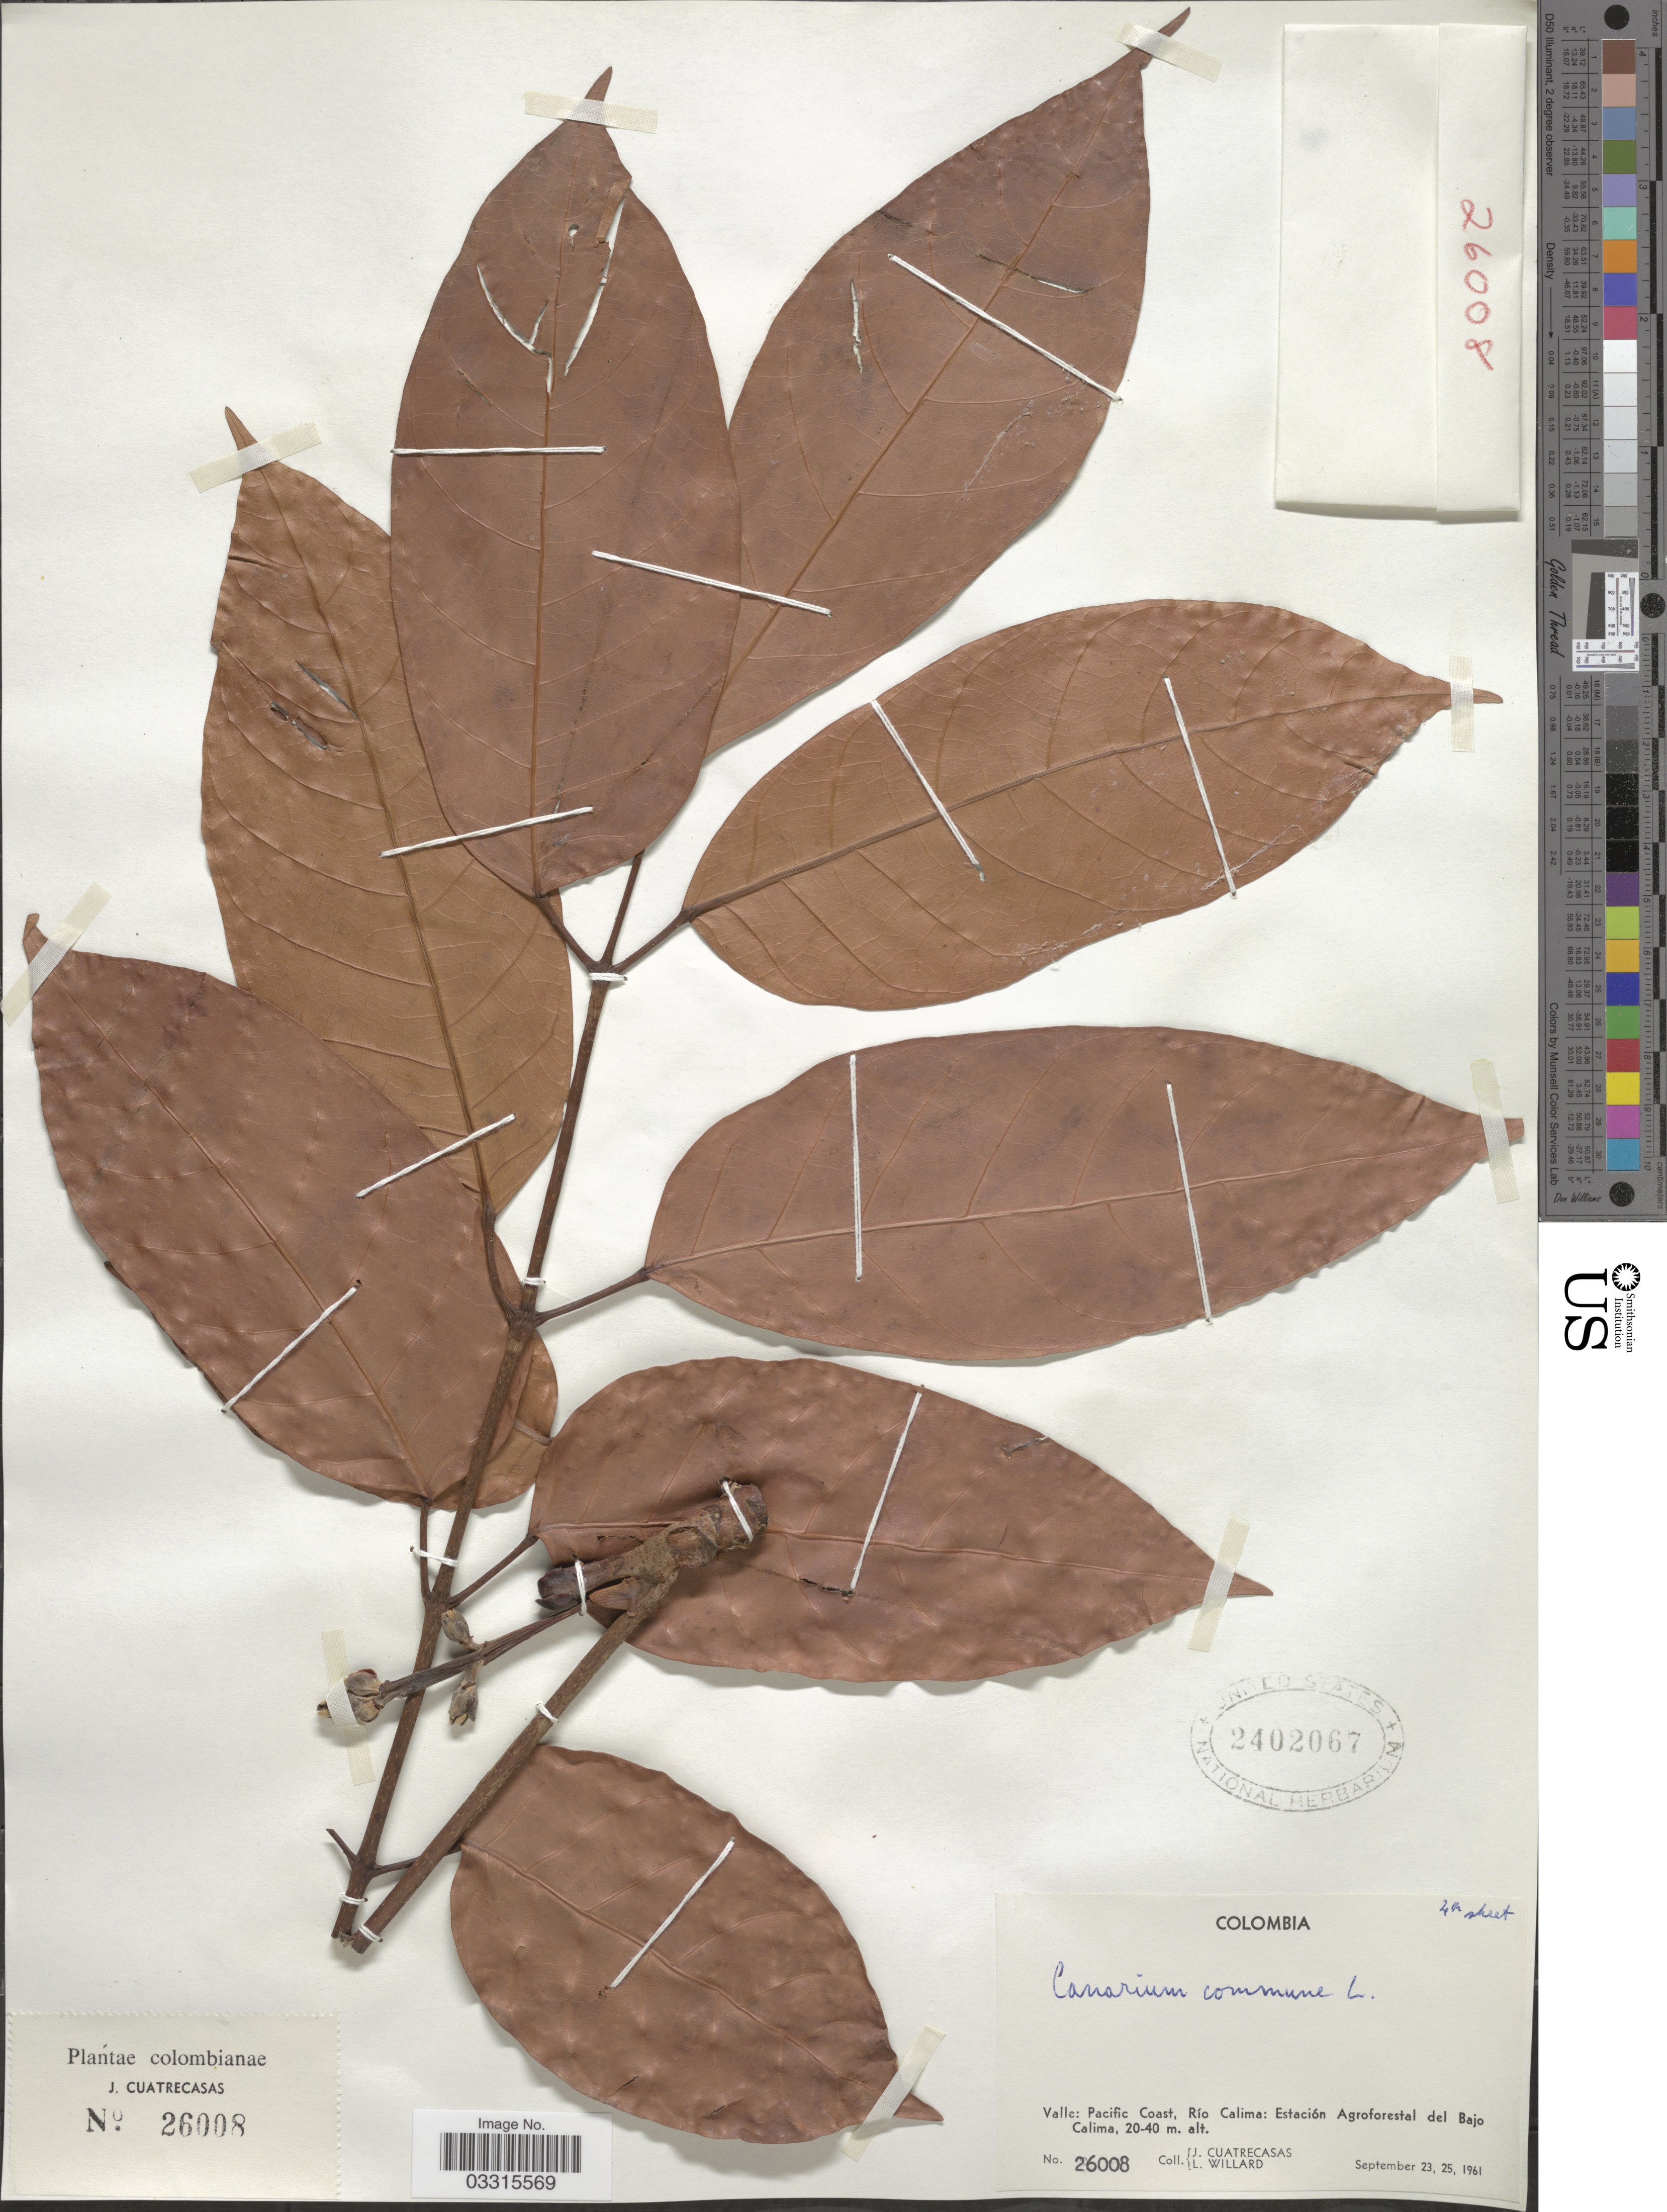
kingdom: Plantae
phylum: Tracheophyta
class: Magnoliopsida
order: Sapindales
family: Burseraceae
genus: Canarium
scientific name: Canarium commune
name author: L.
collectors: J. Cuatrecasas & L. Willard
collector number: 26008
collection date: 1961-09-23/1961-09-25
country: Colombia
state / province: Valle del Cauca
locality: Valle: Pacific Coast, Río Calima: Estación Agroforestal del Bajo Calima.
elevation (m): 20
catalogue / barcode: US 2402067